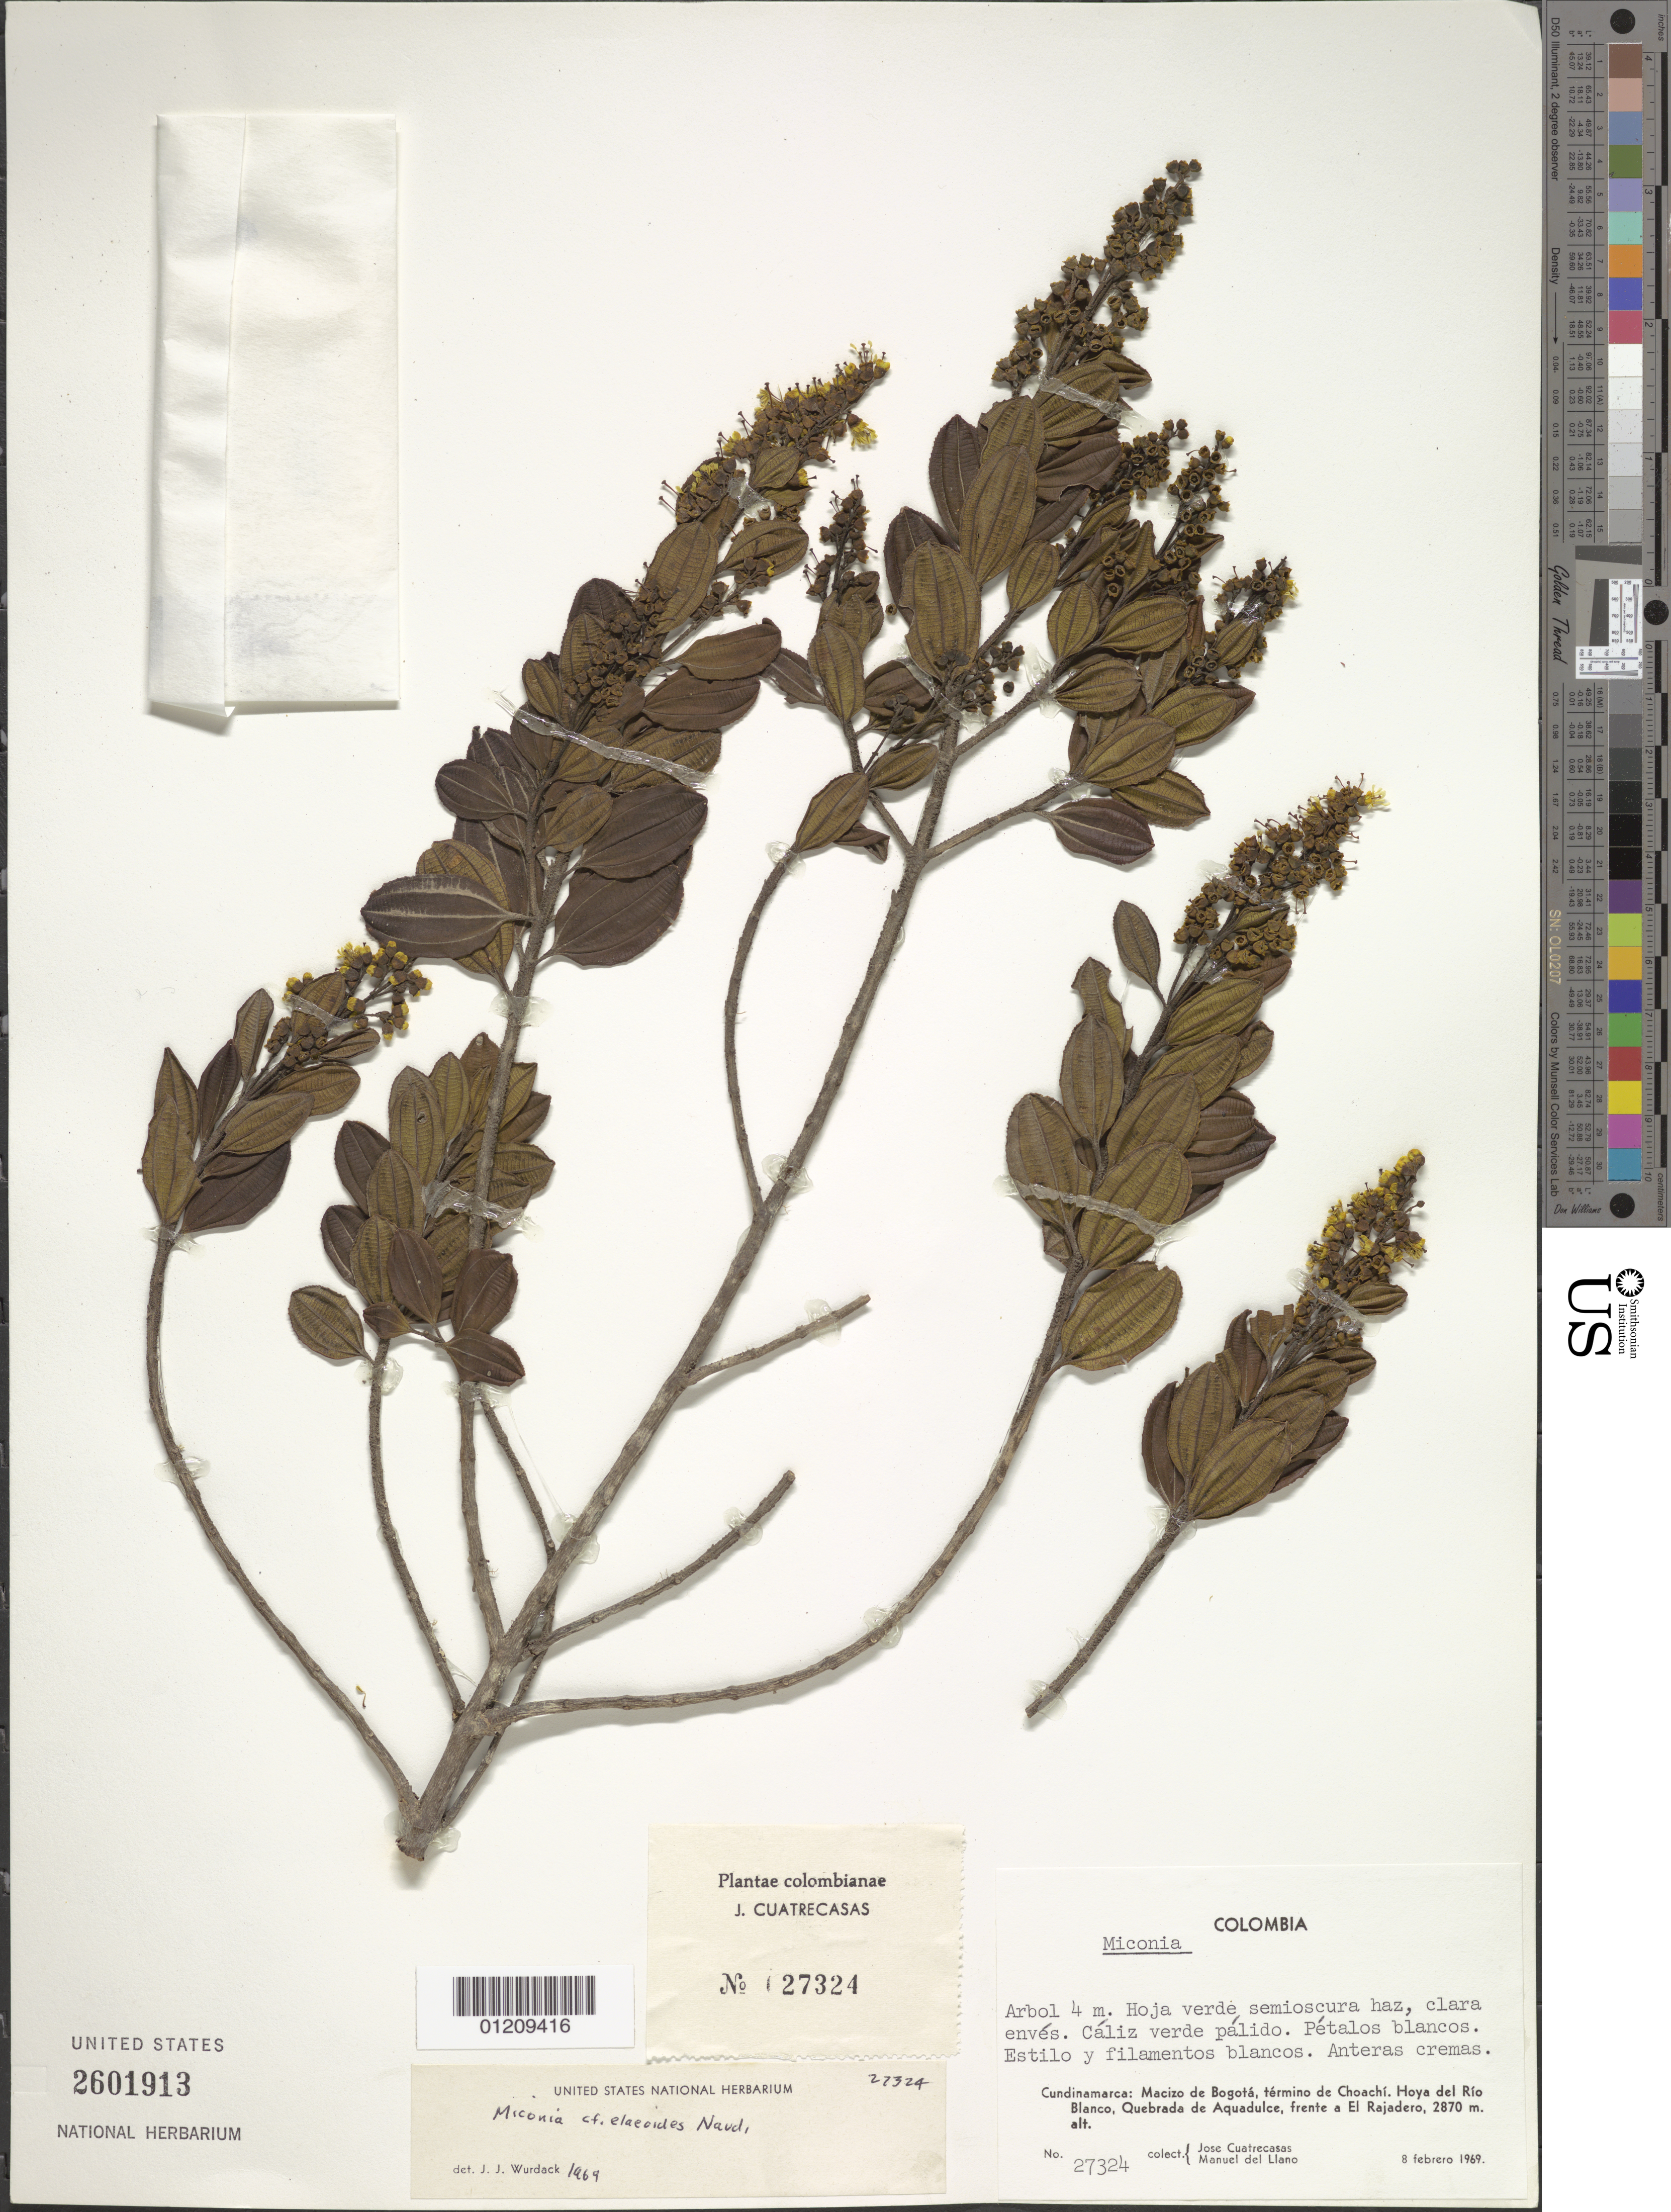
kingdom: Plantae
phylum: Tracheophyta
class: Magnoliopsida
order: Myrtales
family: Melastomataceae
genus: Miconia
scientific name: Miconia mesmeana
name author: Gleason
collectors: J. Cuatrecasas & M. d. Llano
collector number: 27324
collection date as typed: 8 Feb 1969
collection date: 1969-02-08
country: Colombia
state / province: Cundinamarca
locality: Macizo de Bogotá, termino de Choachí, hoya del Río Blanco, Quebrada de Aguadulce, frente a El Rajadero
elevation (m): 2870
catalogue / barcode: US 2601913